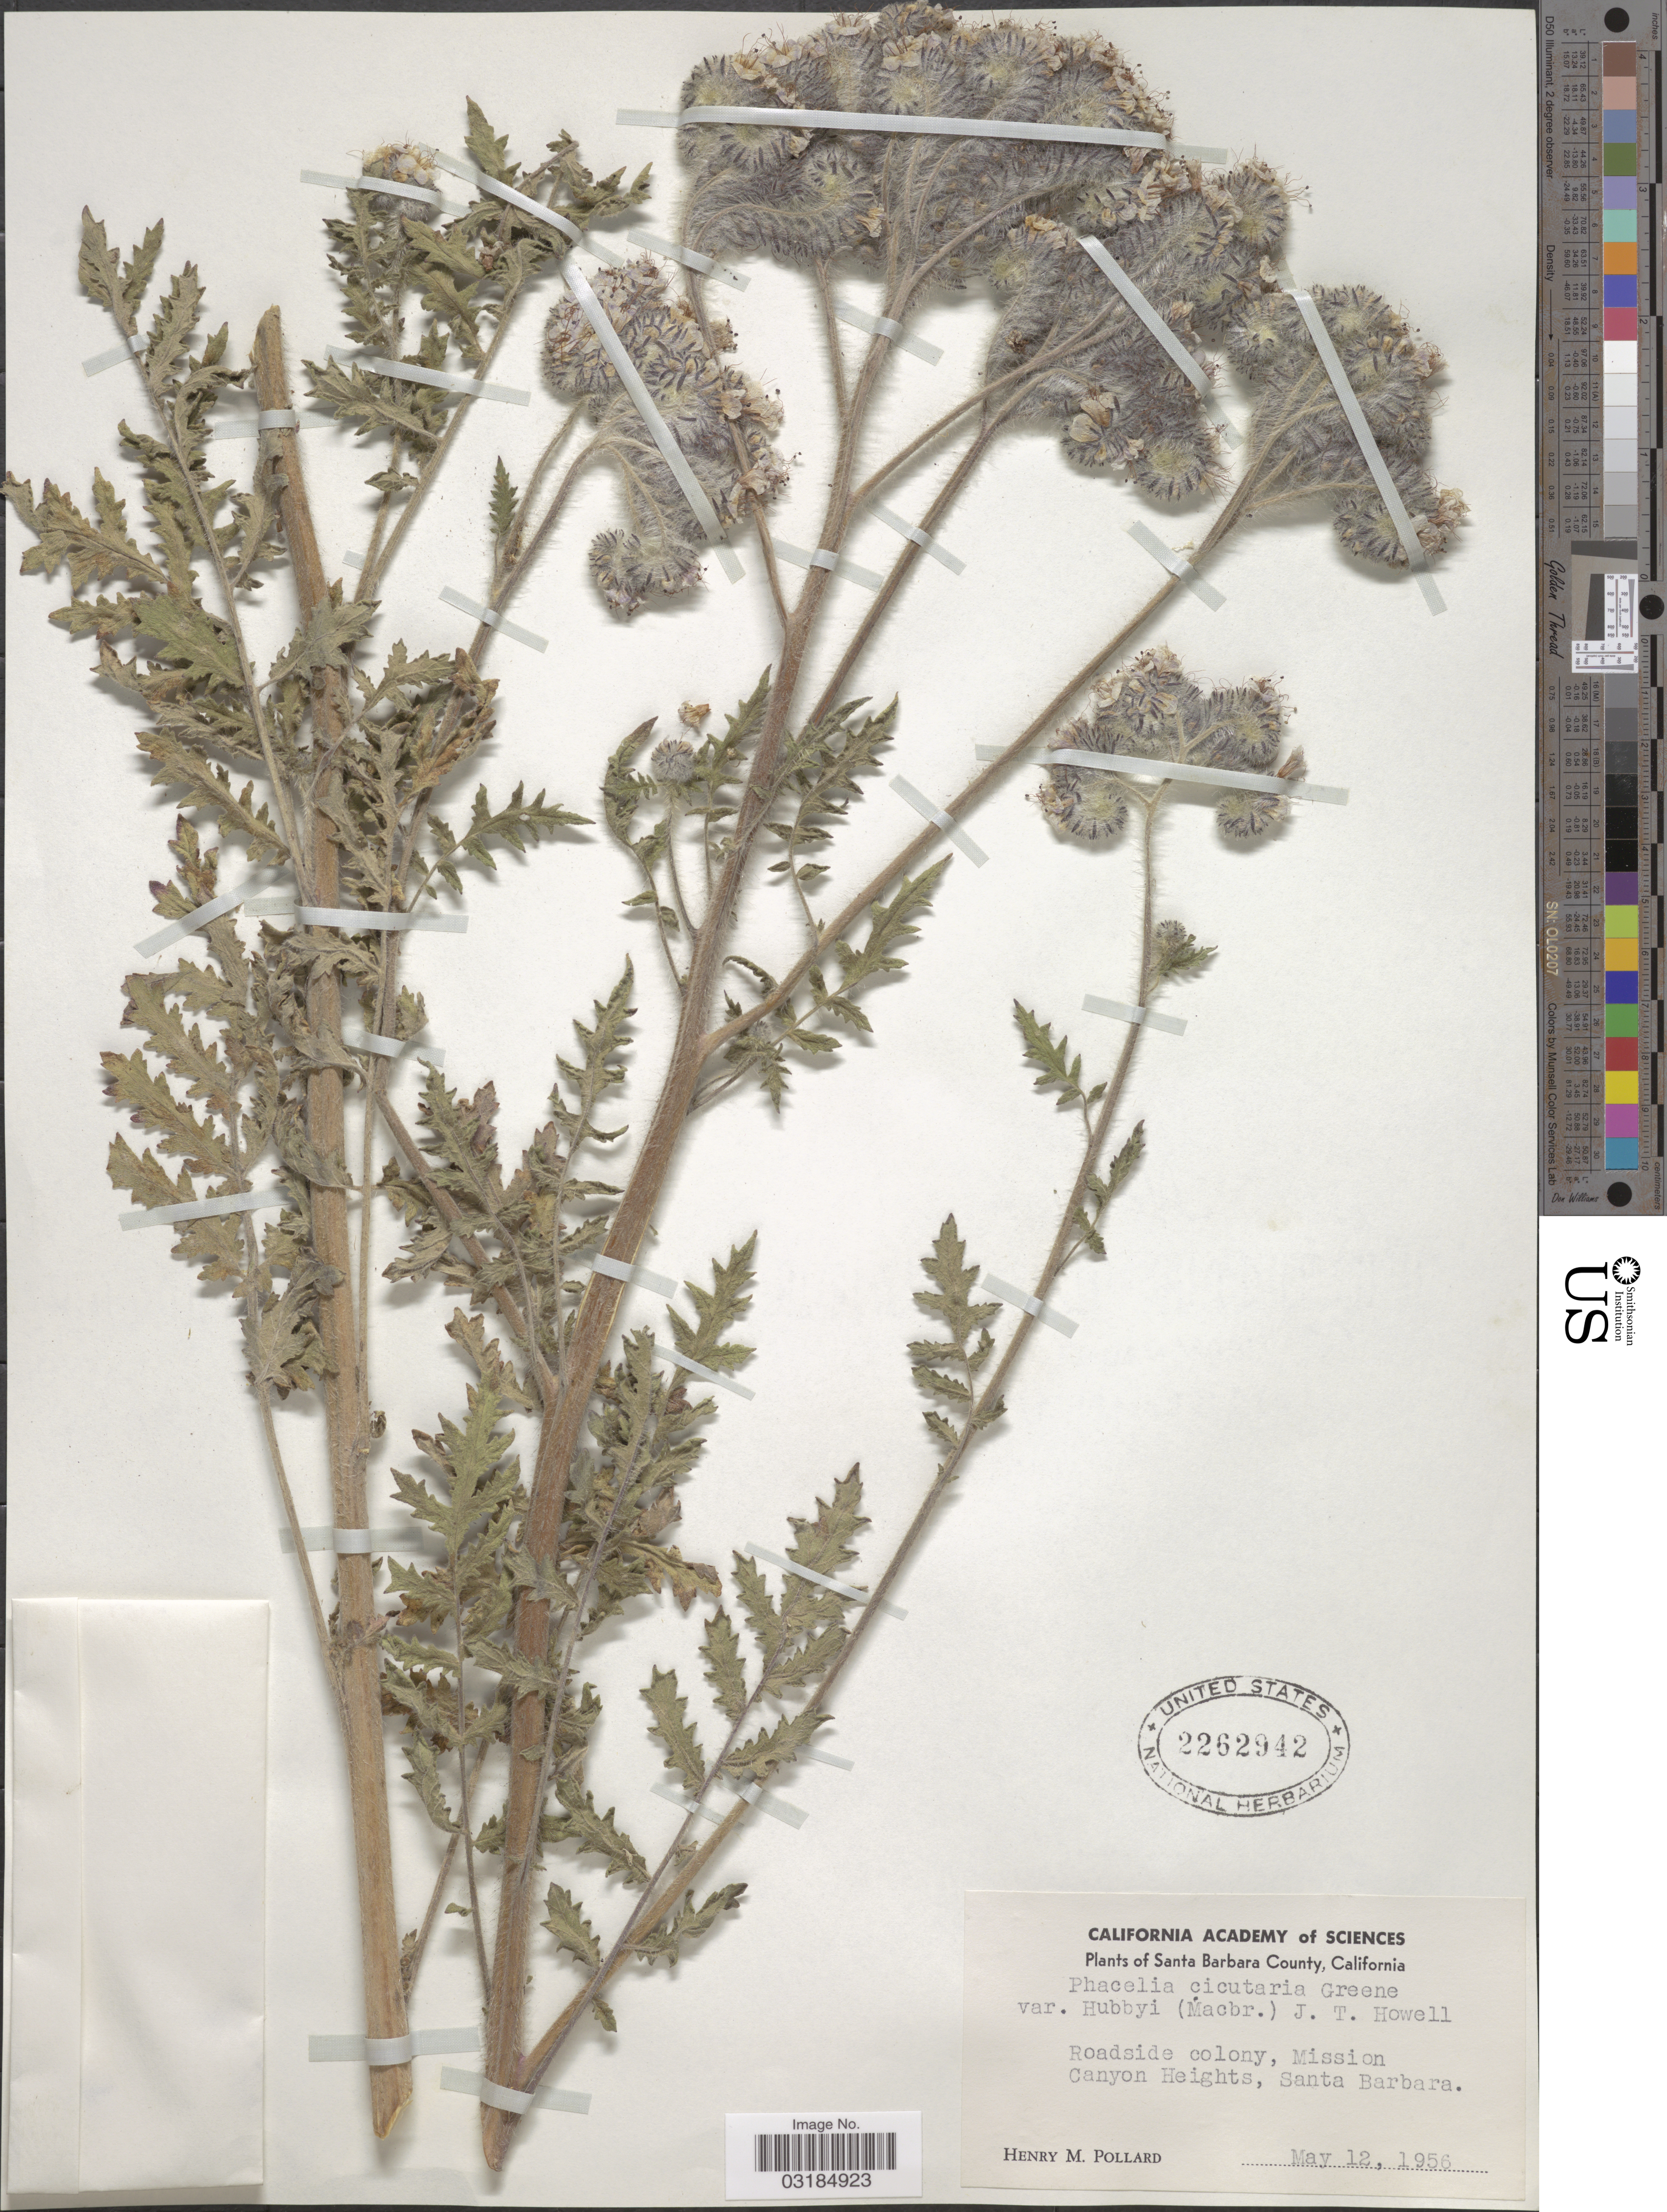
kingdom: Plantae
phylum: Tracheophyta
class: Magnoliopsida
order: Boraginales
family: Hydrophyllaceae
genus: Phacelia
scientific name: Phacelia cicutaria var. hubbyi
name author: (J.F. Macbr.) J.T. Howell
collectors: H. M. Pollard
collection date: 1956-05-12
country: United States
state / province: California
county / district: Santa Barbara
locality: Santa Barbara County. Roadside colony, Mission Canyon Heights, Santa Barbara.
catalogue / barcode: US 2262942